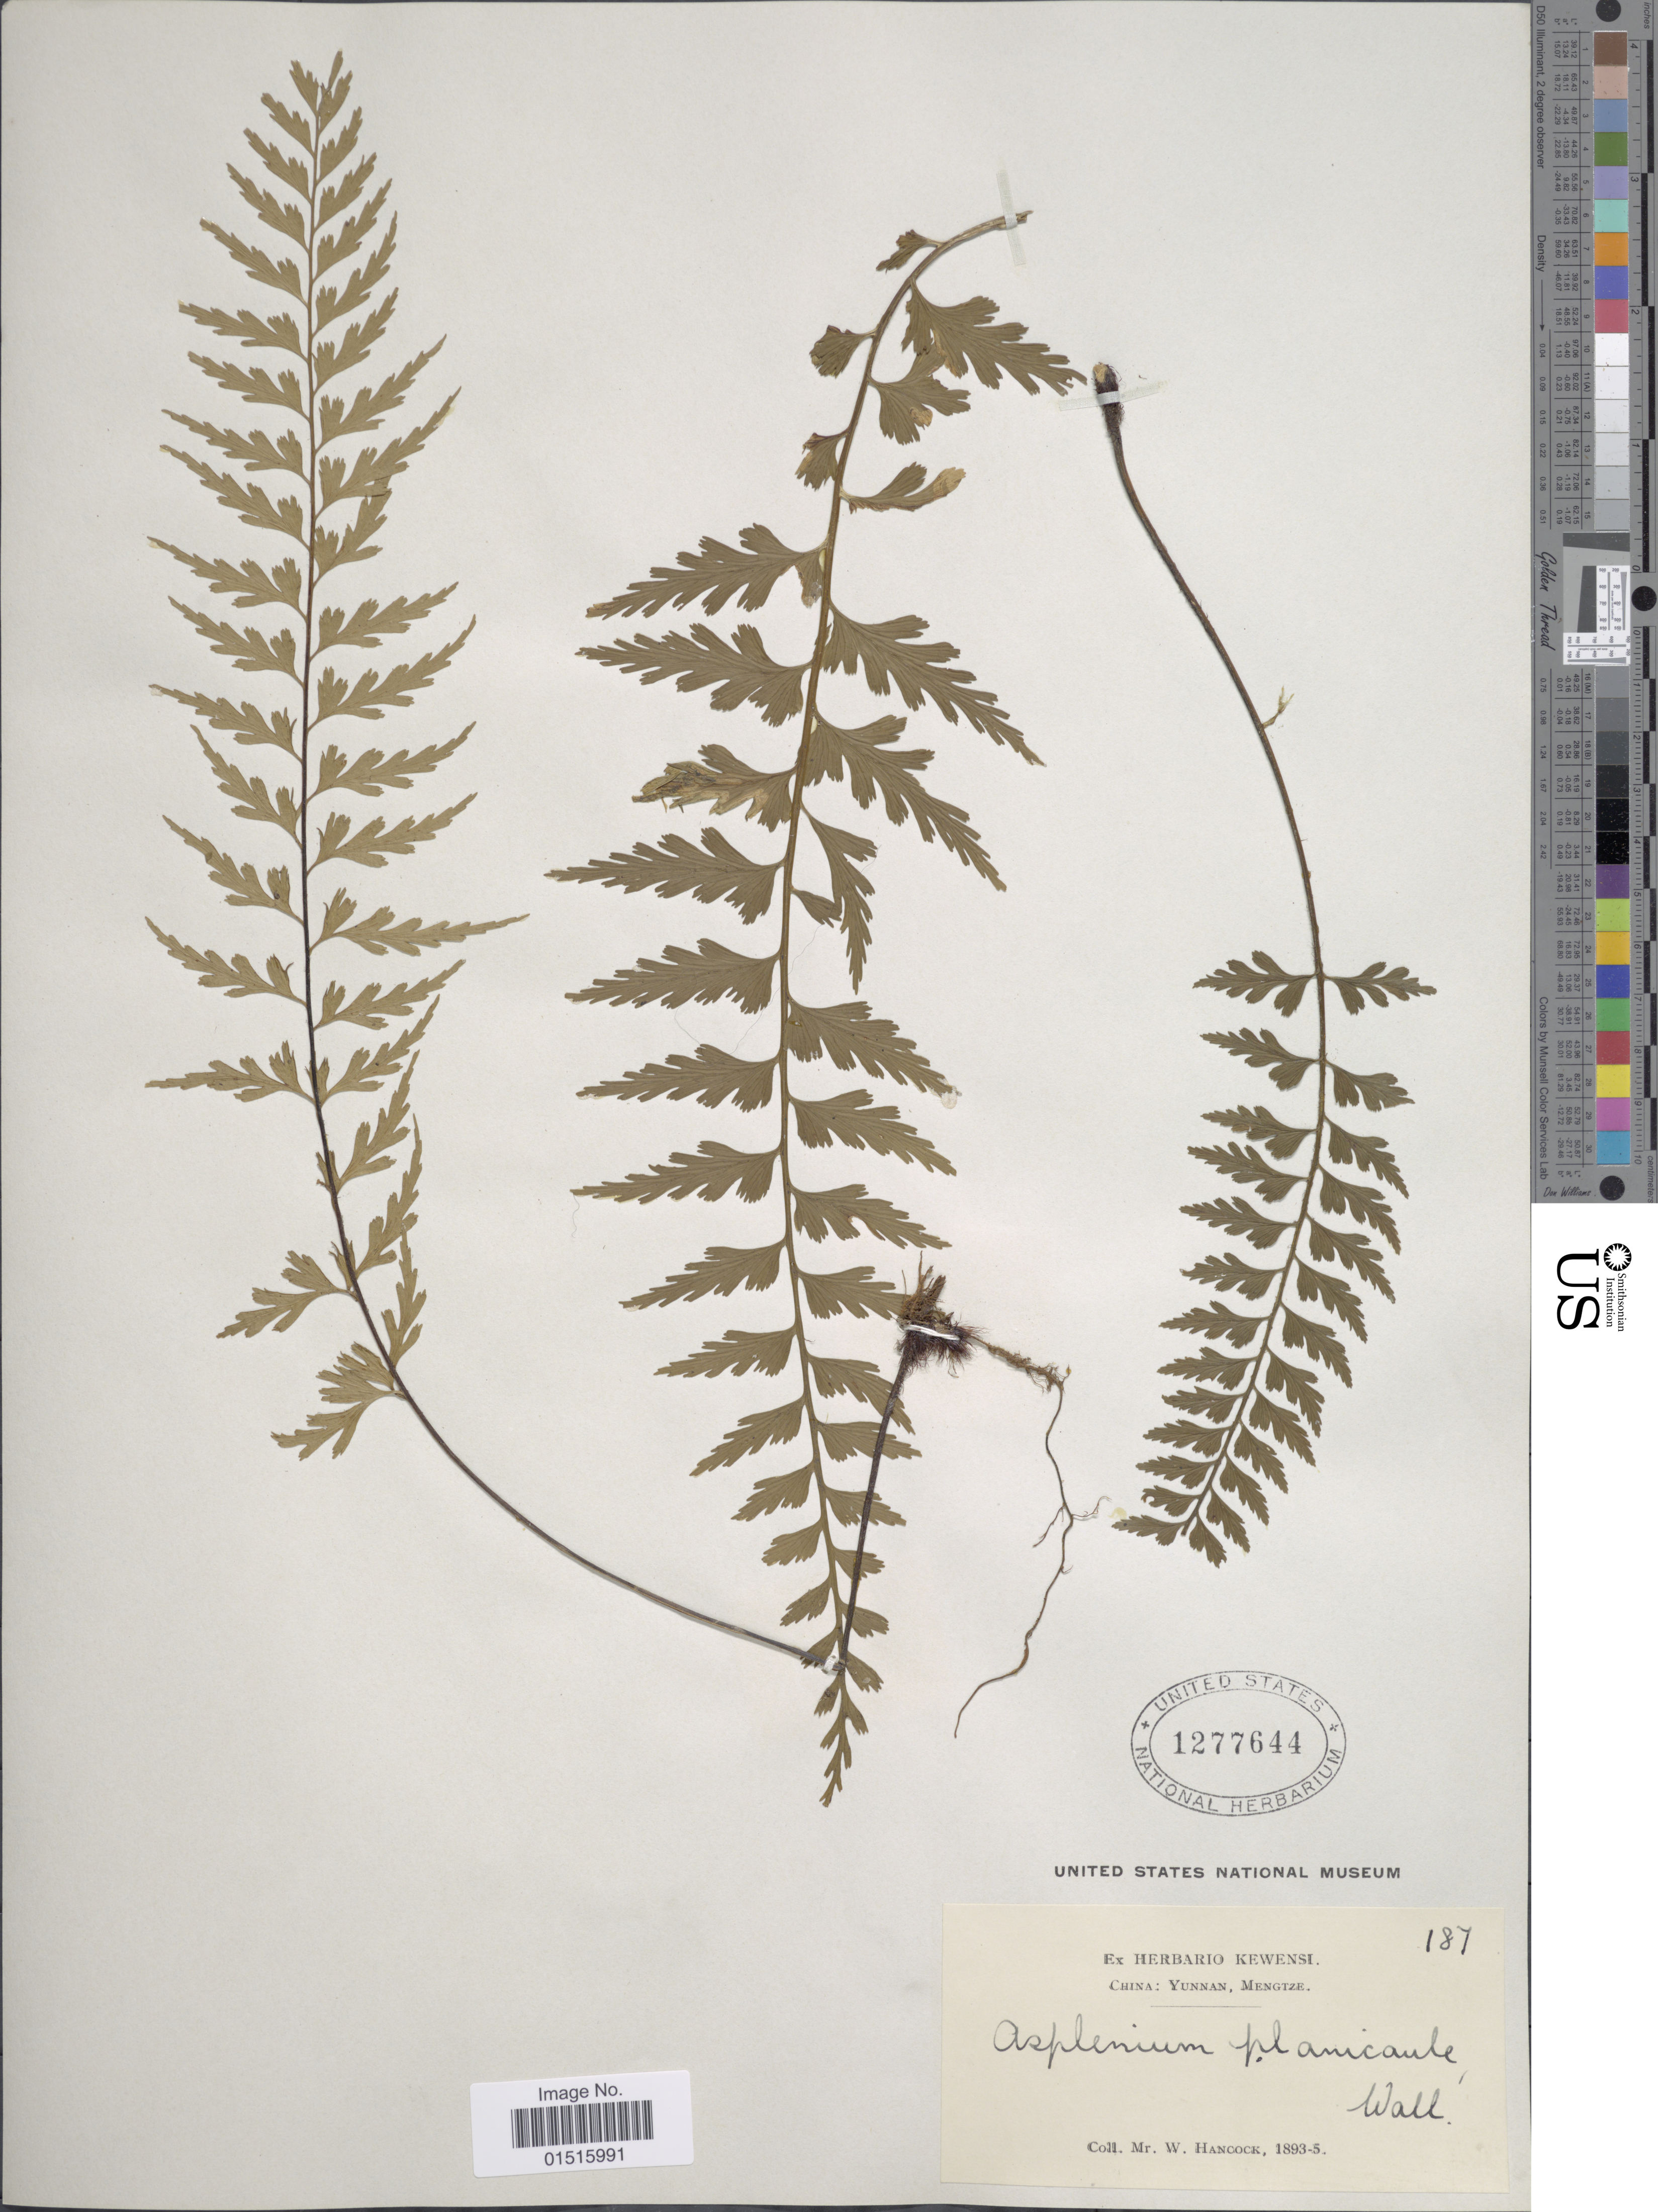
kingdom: Plantae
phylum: Tracheophyta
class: Polypodiopsida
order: Polypodiales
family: Aspleniaceae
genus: Asplenium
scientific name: Asplenium yoshinagae var. planicaule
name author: (Wall. ex Mett.) C.V. Morton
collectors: W. Hancock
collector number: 187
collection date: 1893/1895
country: China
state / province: Yunnan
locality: Mengtze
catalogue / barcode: US 1277644